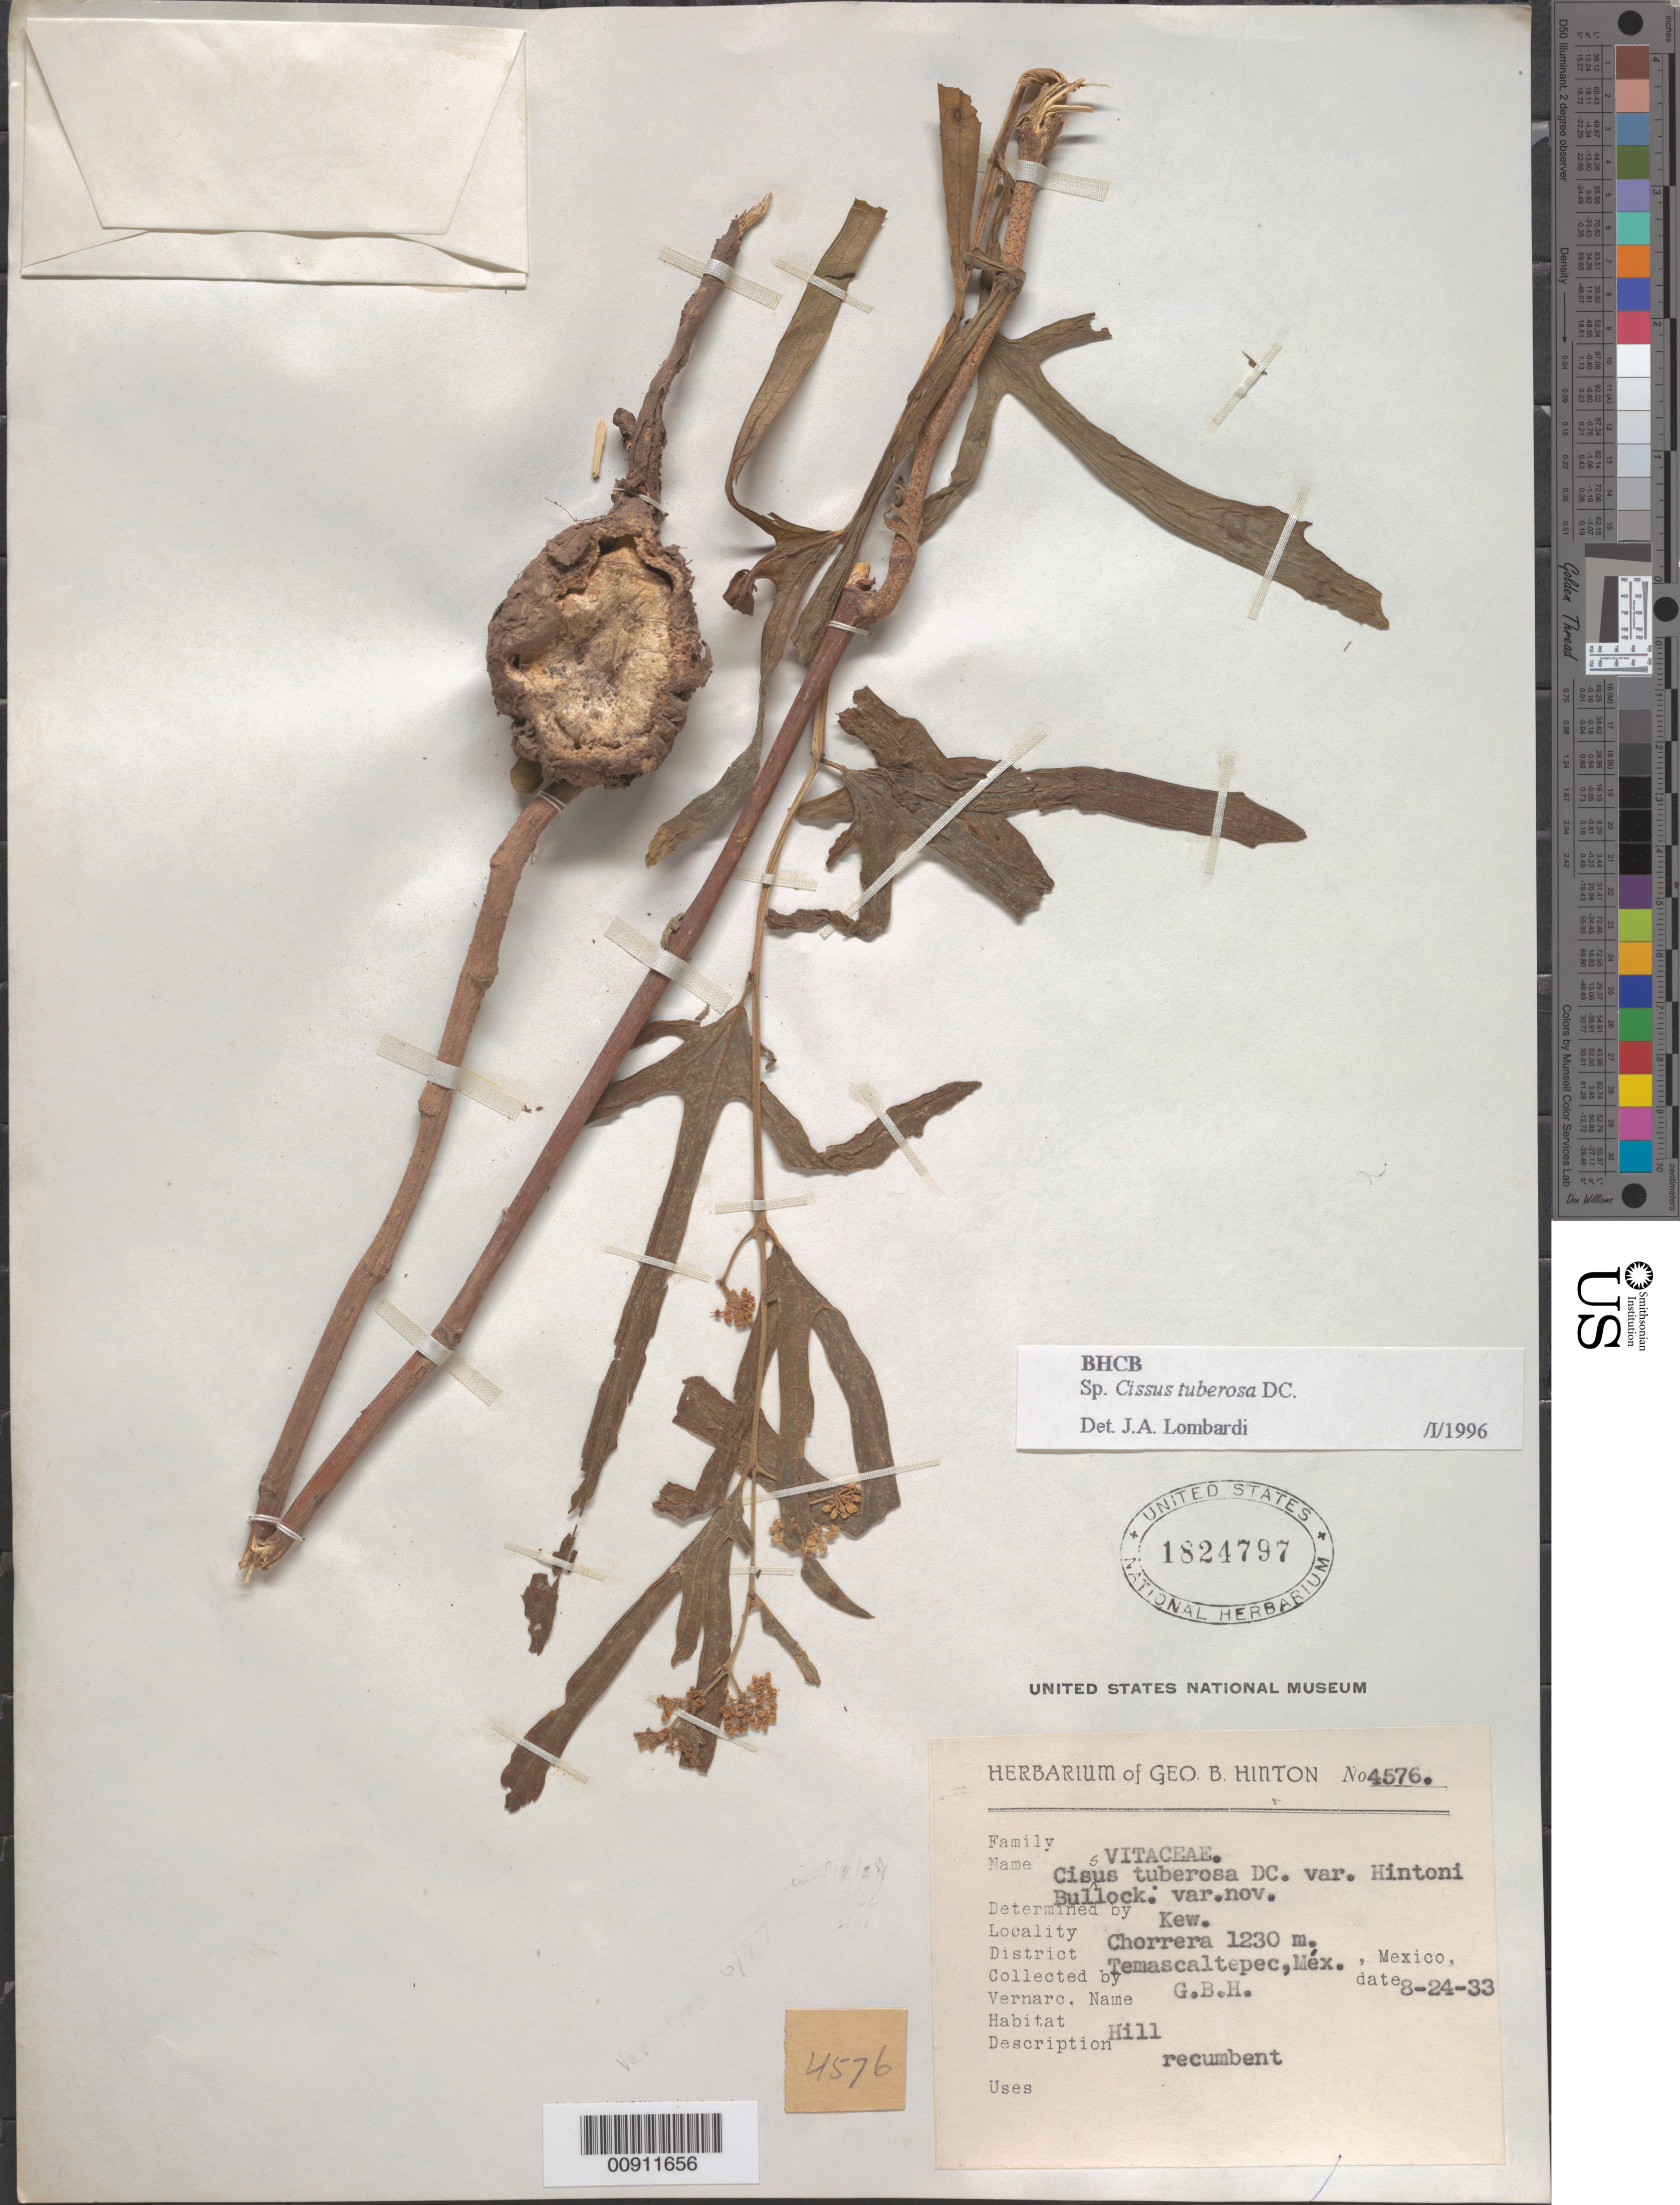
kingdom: Plantae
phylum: Tracheophyta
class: Magnoliopsida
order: Vitales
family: Vitaceae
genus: Cissus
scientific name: Cissus tuberosa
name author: Moc. & Sessé ex DC.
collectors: G. B. Hinton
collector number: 4576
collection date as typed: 24 Aug 1933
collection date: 1933-08-24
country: Mexico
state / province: México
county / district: Temascaltepec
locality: Chorrera, District Temascaltepec, State of Mexico.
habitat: Hill.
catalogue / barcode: US 1824797